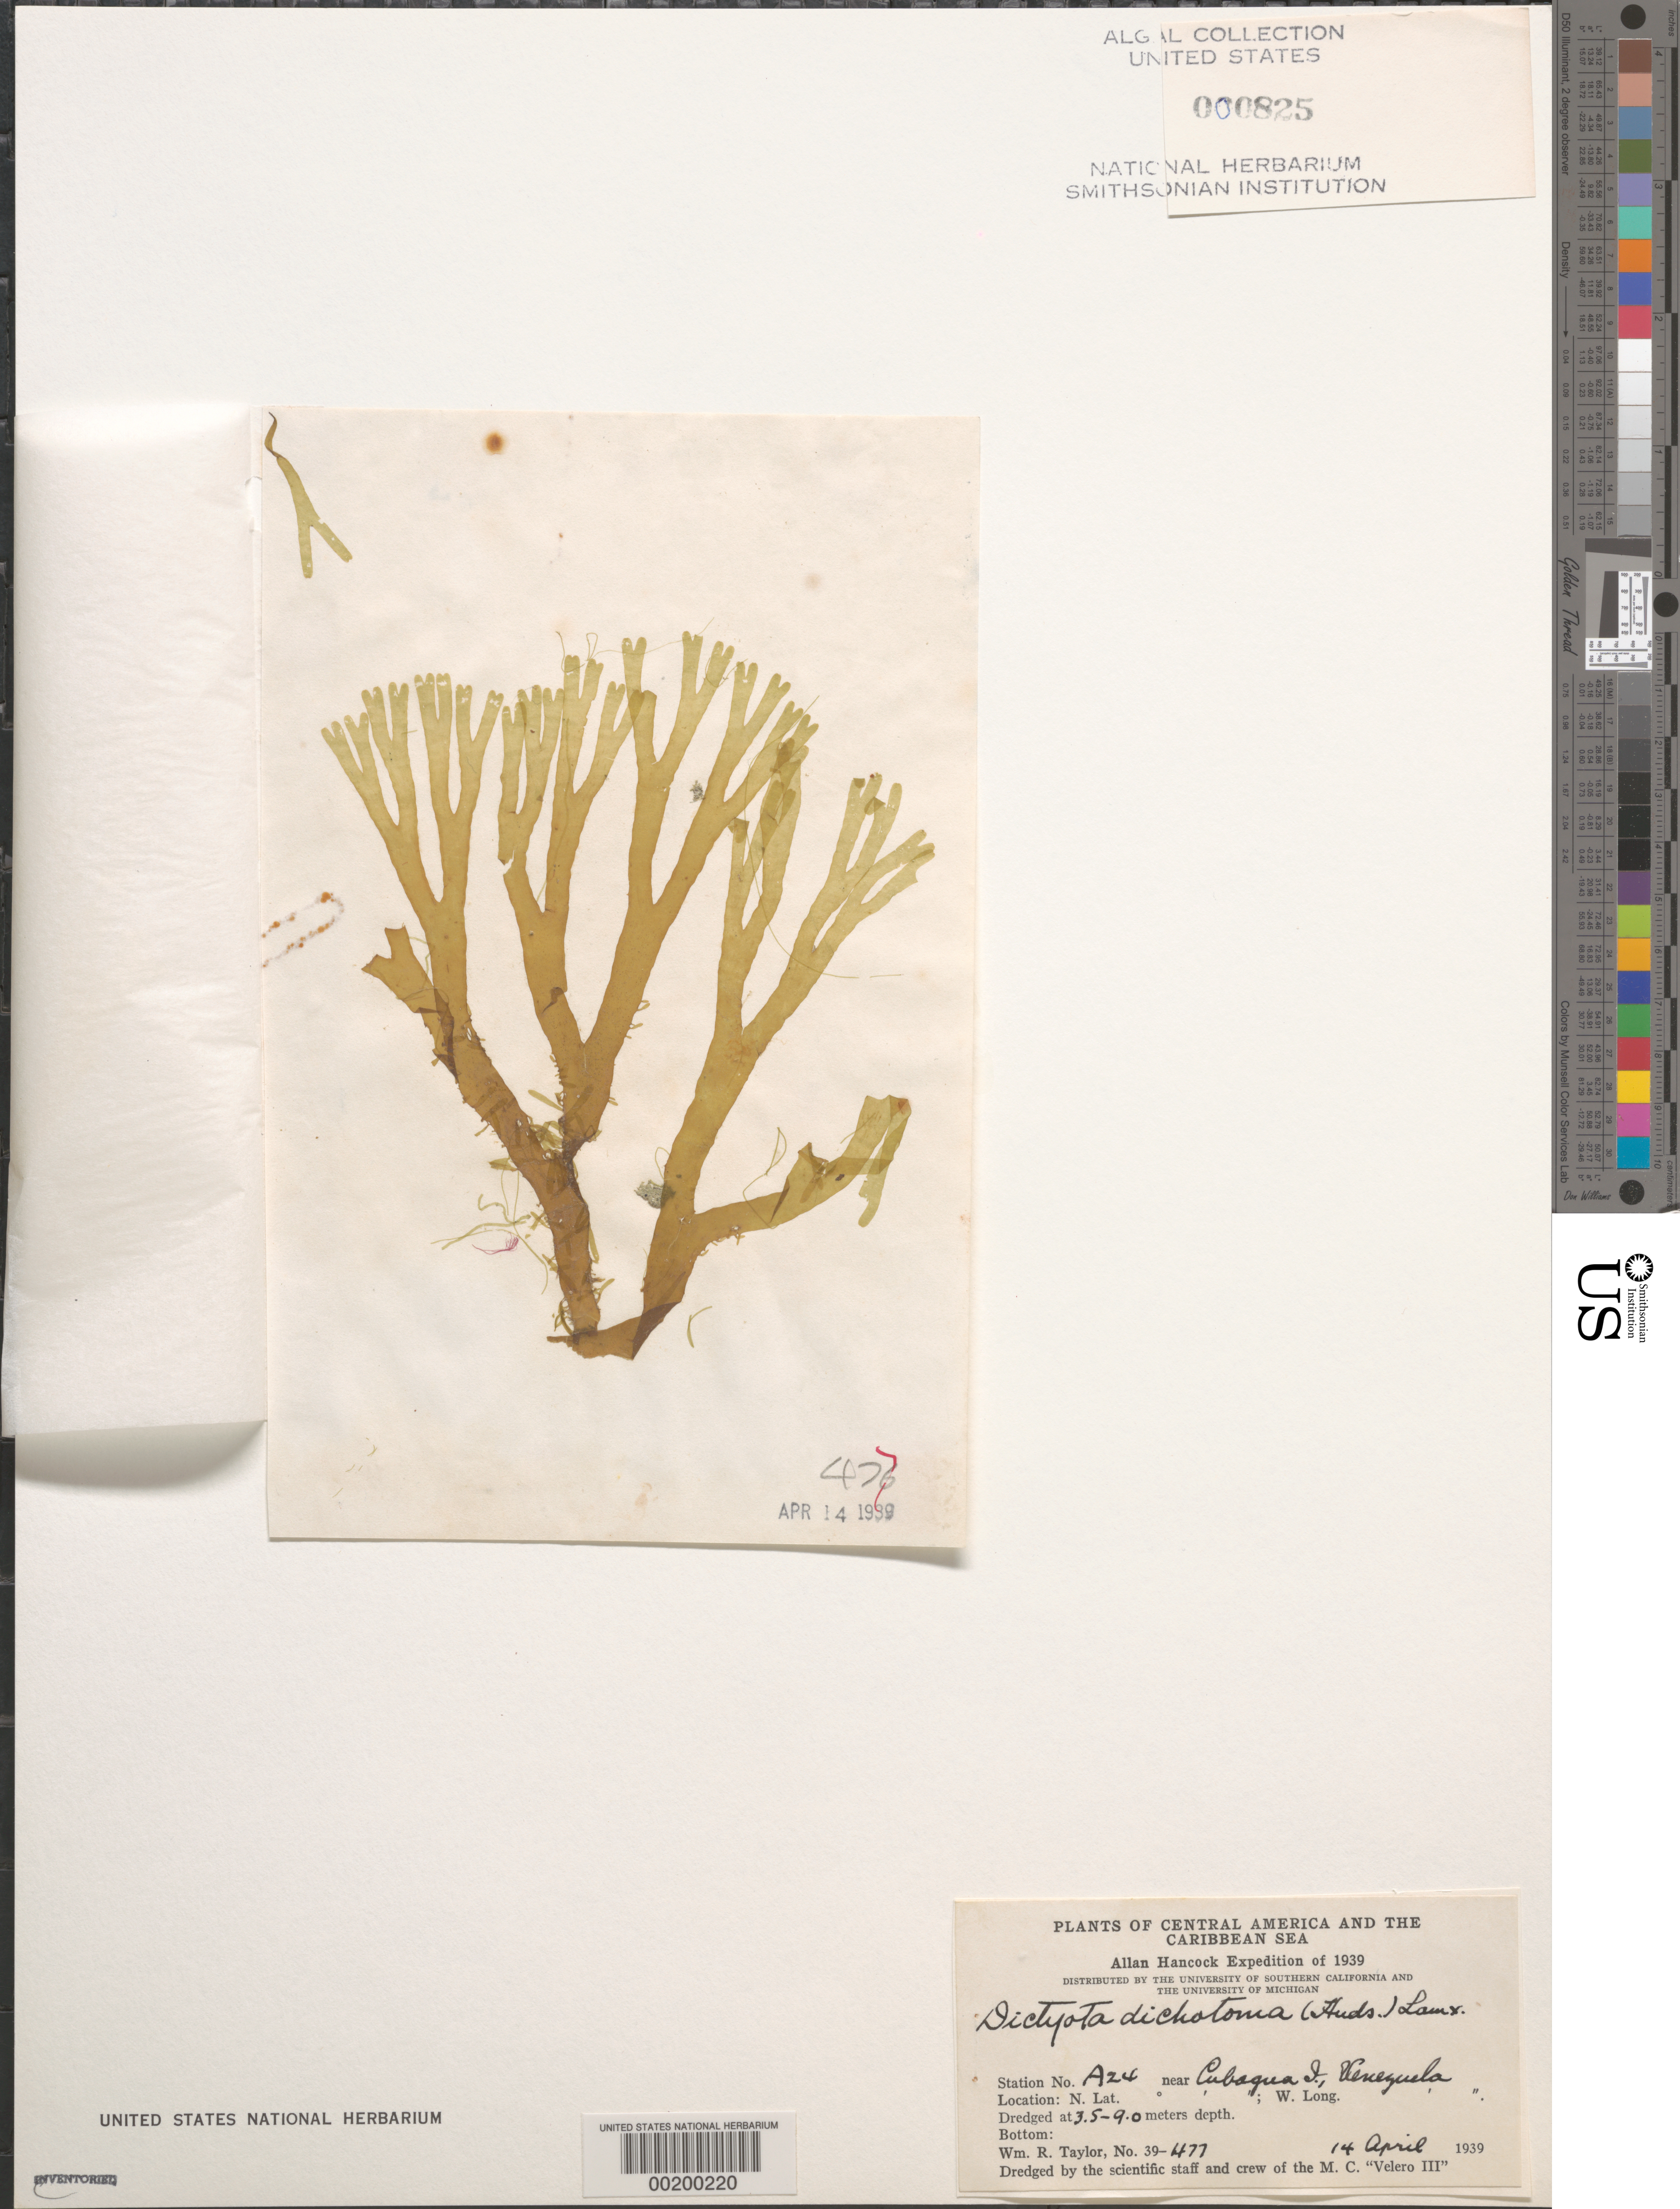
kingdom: Chromista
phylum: Ochrophyta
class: Phaeophyceae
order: Dictyotales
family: Dictyotaceae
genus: Dictyota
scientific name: Dictyota dichotoma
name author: (Huds.) J.V.Lamouroux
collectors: W. R. Taylor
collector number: WRT 39-477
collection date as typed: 14 Apr 1939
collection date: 1939-04-14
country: Venezuela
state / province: Nueva Esparta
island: Cubagua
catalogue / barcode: US 825